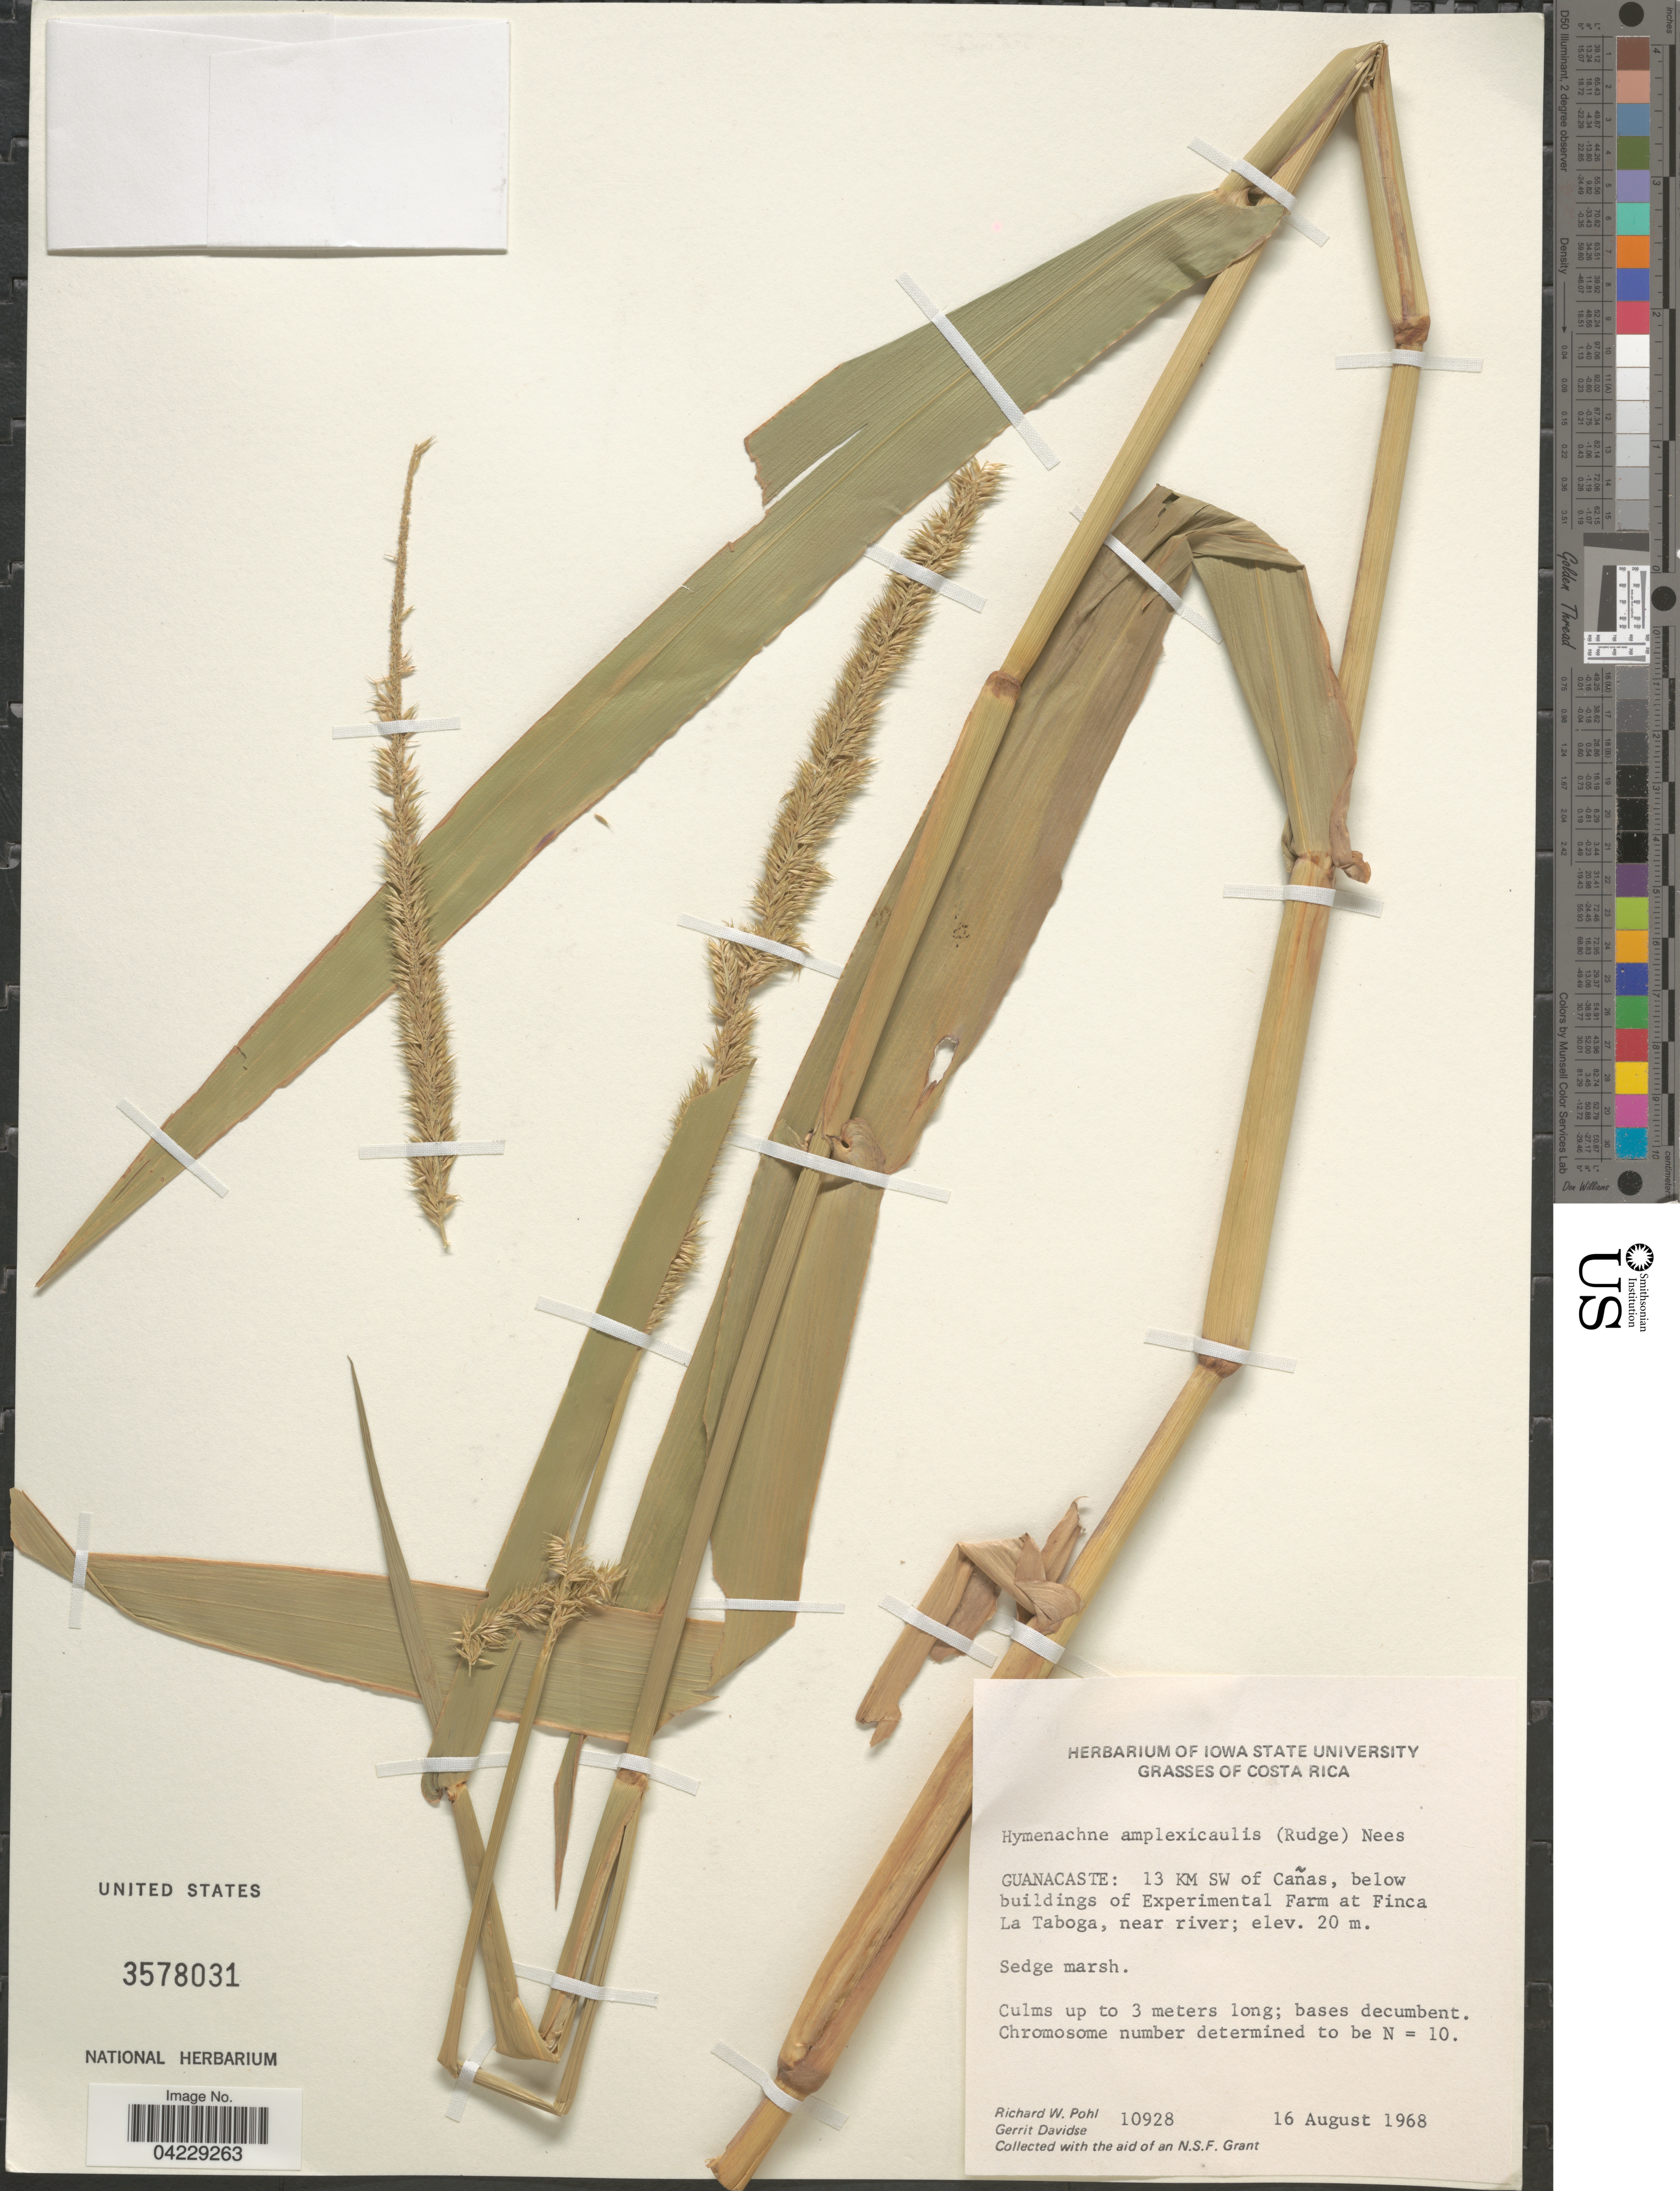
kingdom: Plantae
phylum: Tracheophyta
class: Liliopsida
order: Poales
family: Poaceae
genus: Hymenachne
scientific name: Hymenachne amplexicaulis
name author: (Rudge) Nees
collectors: R. W. Pohl & G. Davidse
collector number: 10928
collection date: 1968-08-16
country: Costa Rica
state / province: Guanacaste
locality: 13 Km SW of Cañas, below buildings of Experimental Farm at Finca La Taboga, near river.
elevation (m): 20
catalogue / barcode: US 3578031